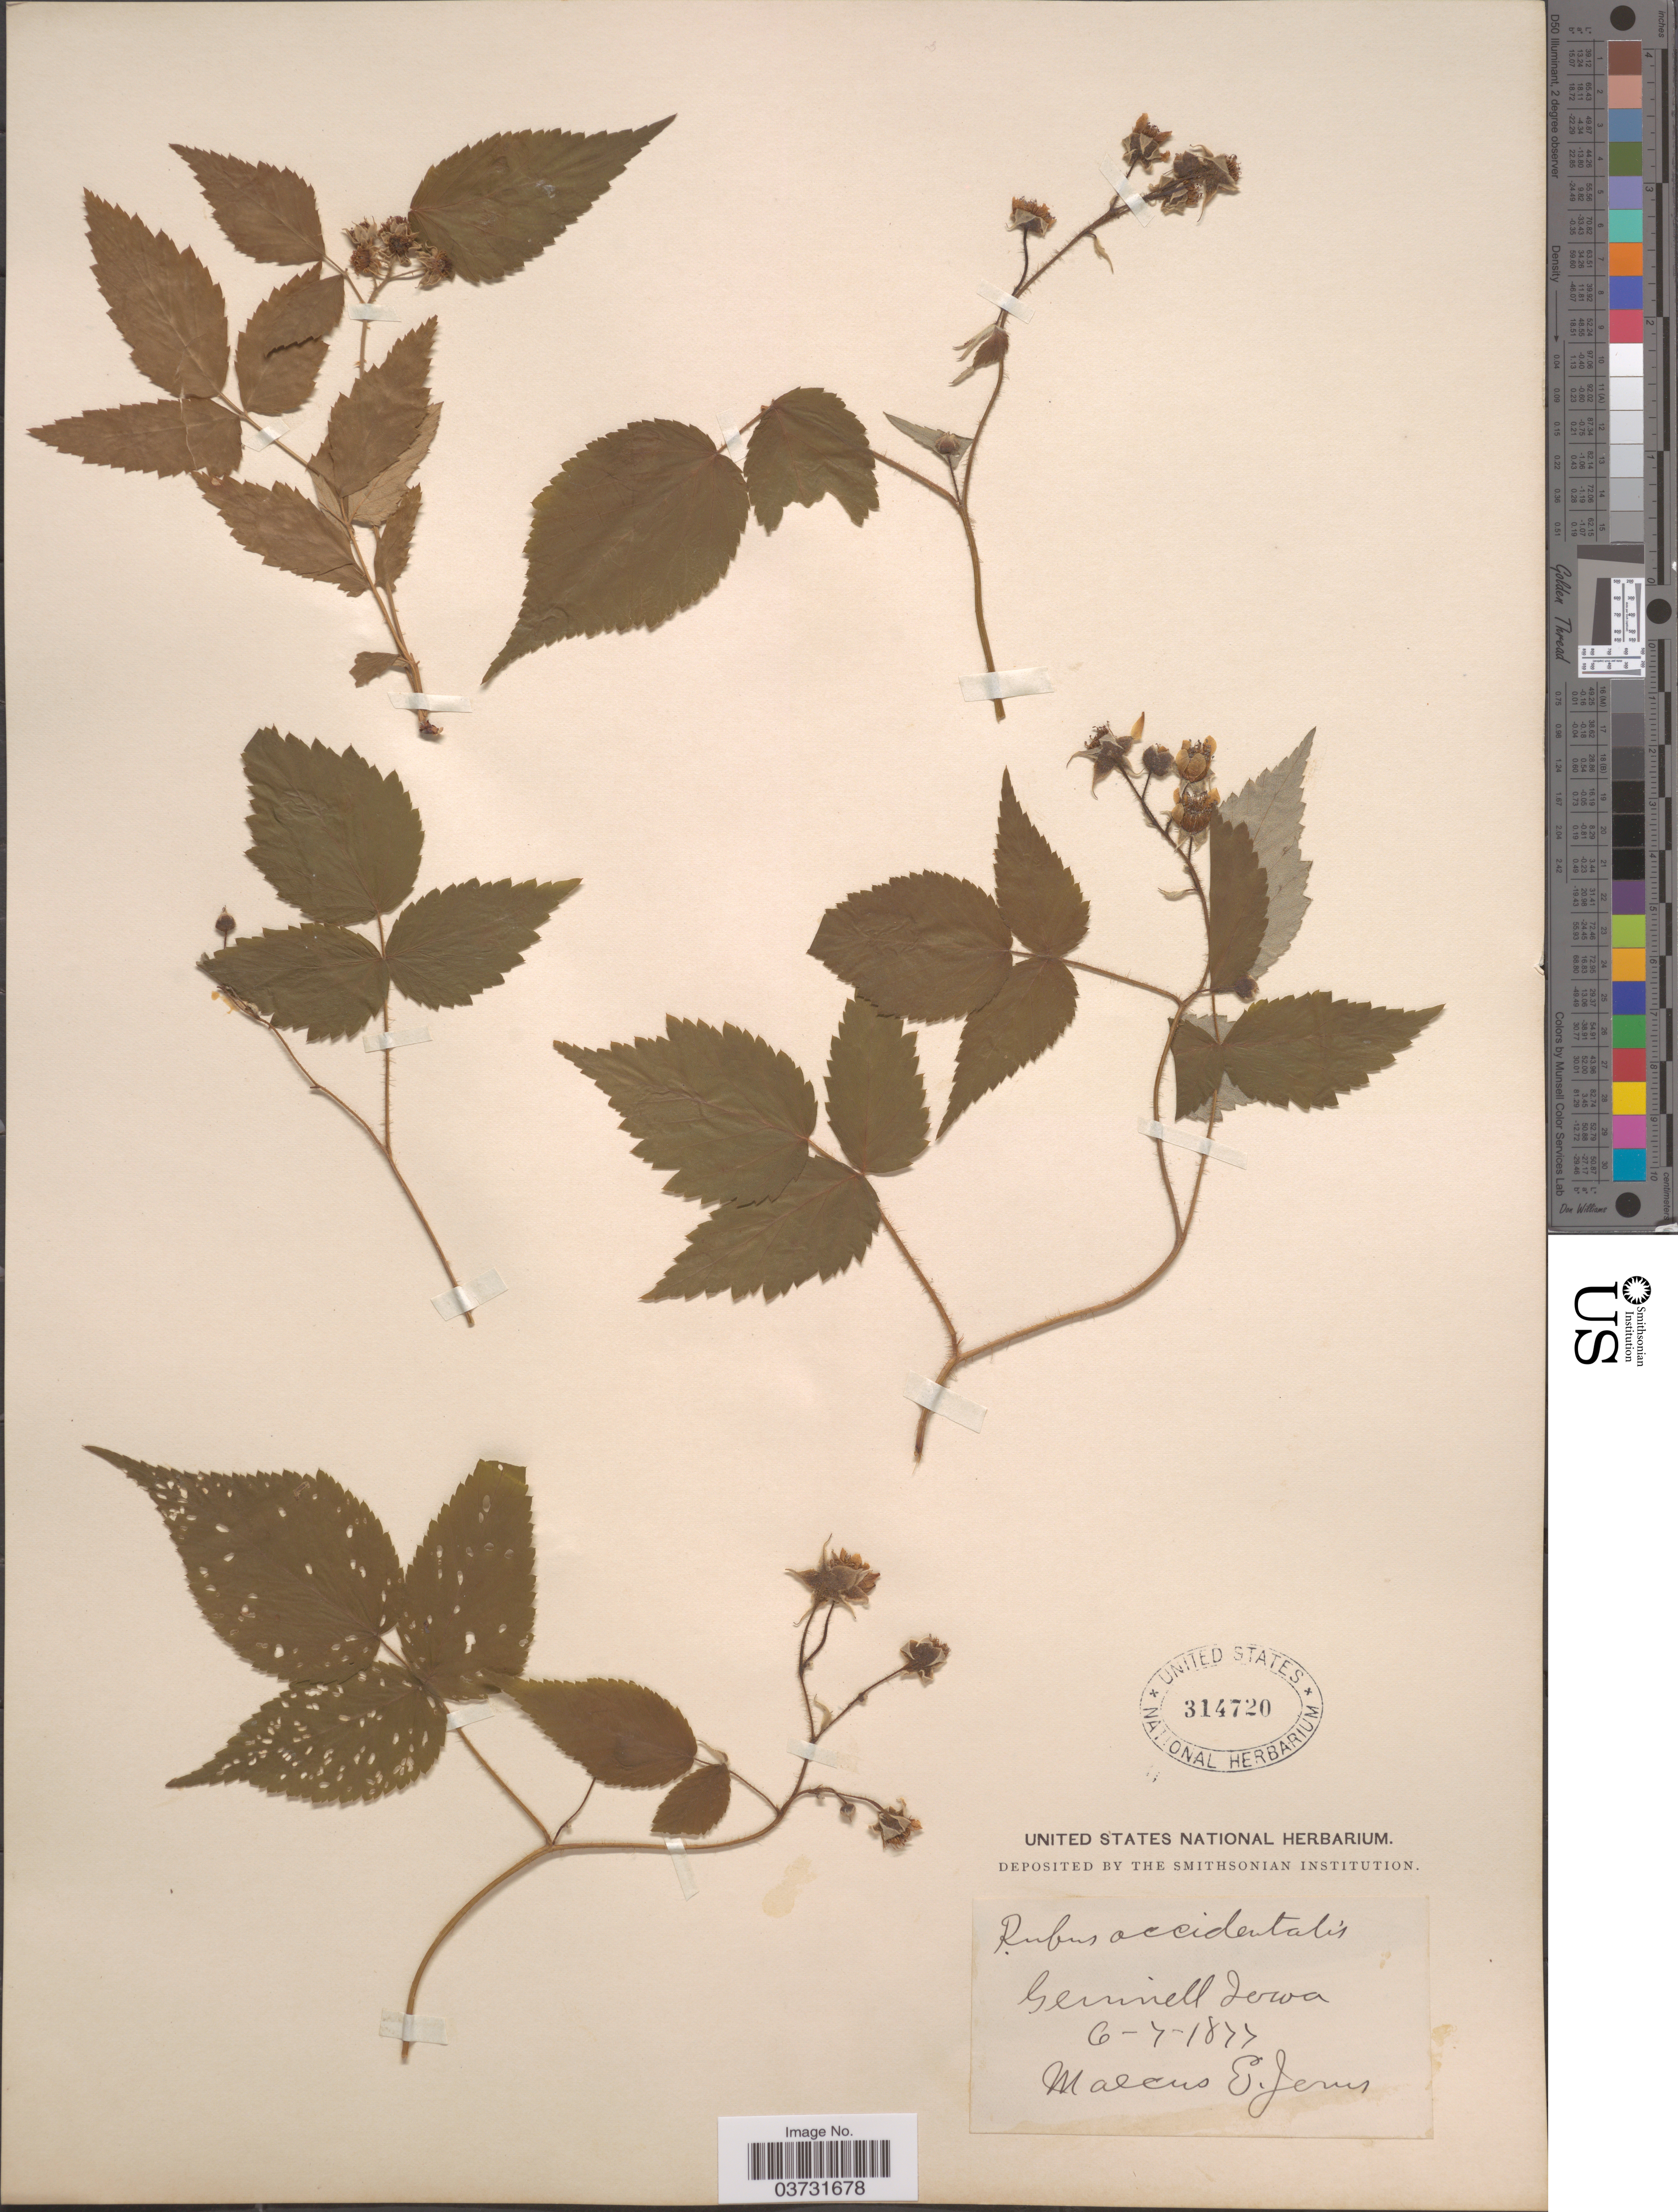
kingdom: Plantae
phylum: Tracheophyta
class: Magnoliopsida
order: Rosales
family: Rosaceae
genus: Rubus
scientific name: Rubus occidentalis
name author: L.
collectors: M. E. Jones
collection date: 1877-06-07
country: United States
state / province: Iowa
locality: Grinnell.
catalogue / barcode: US 314720